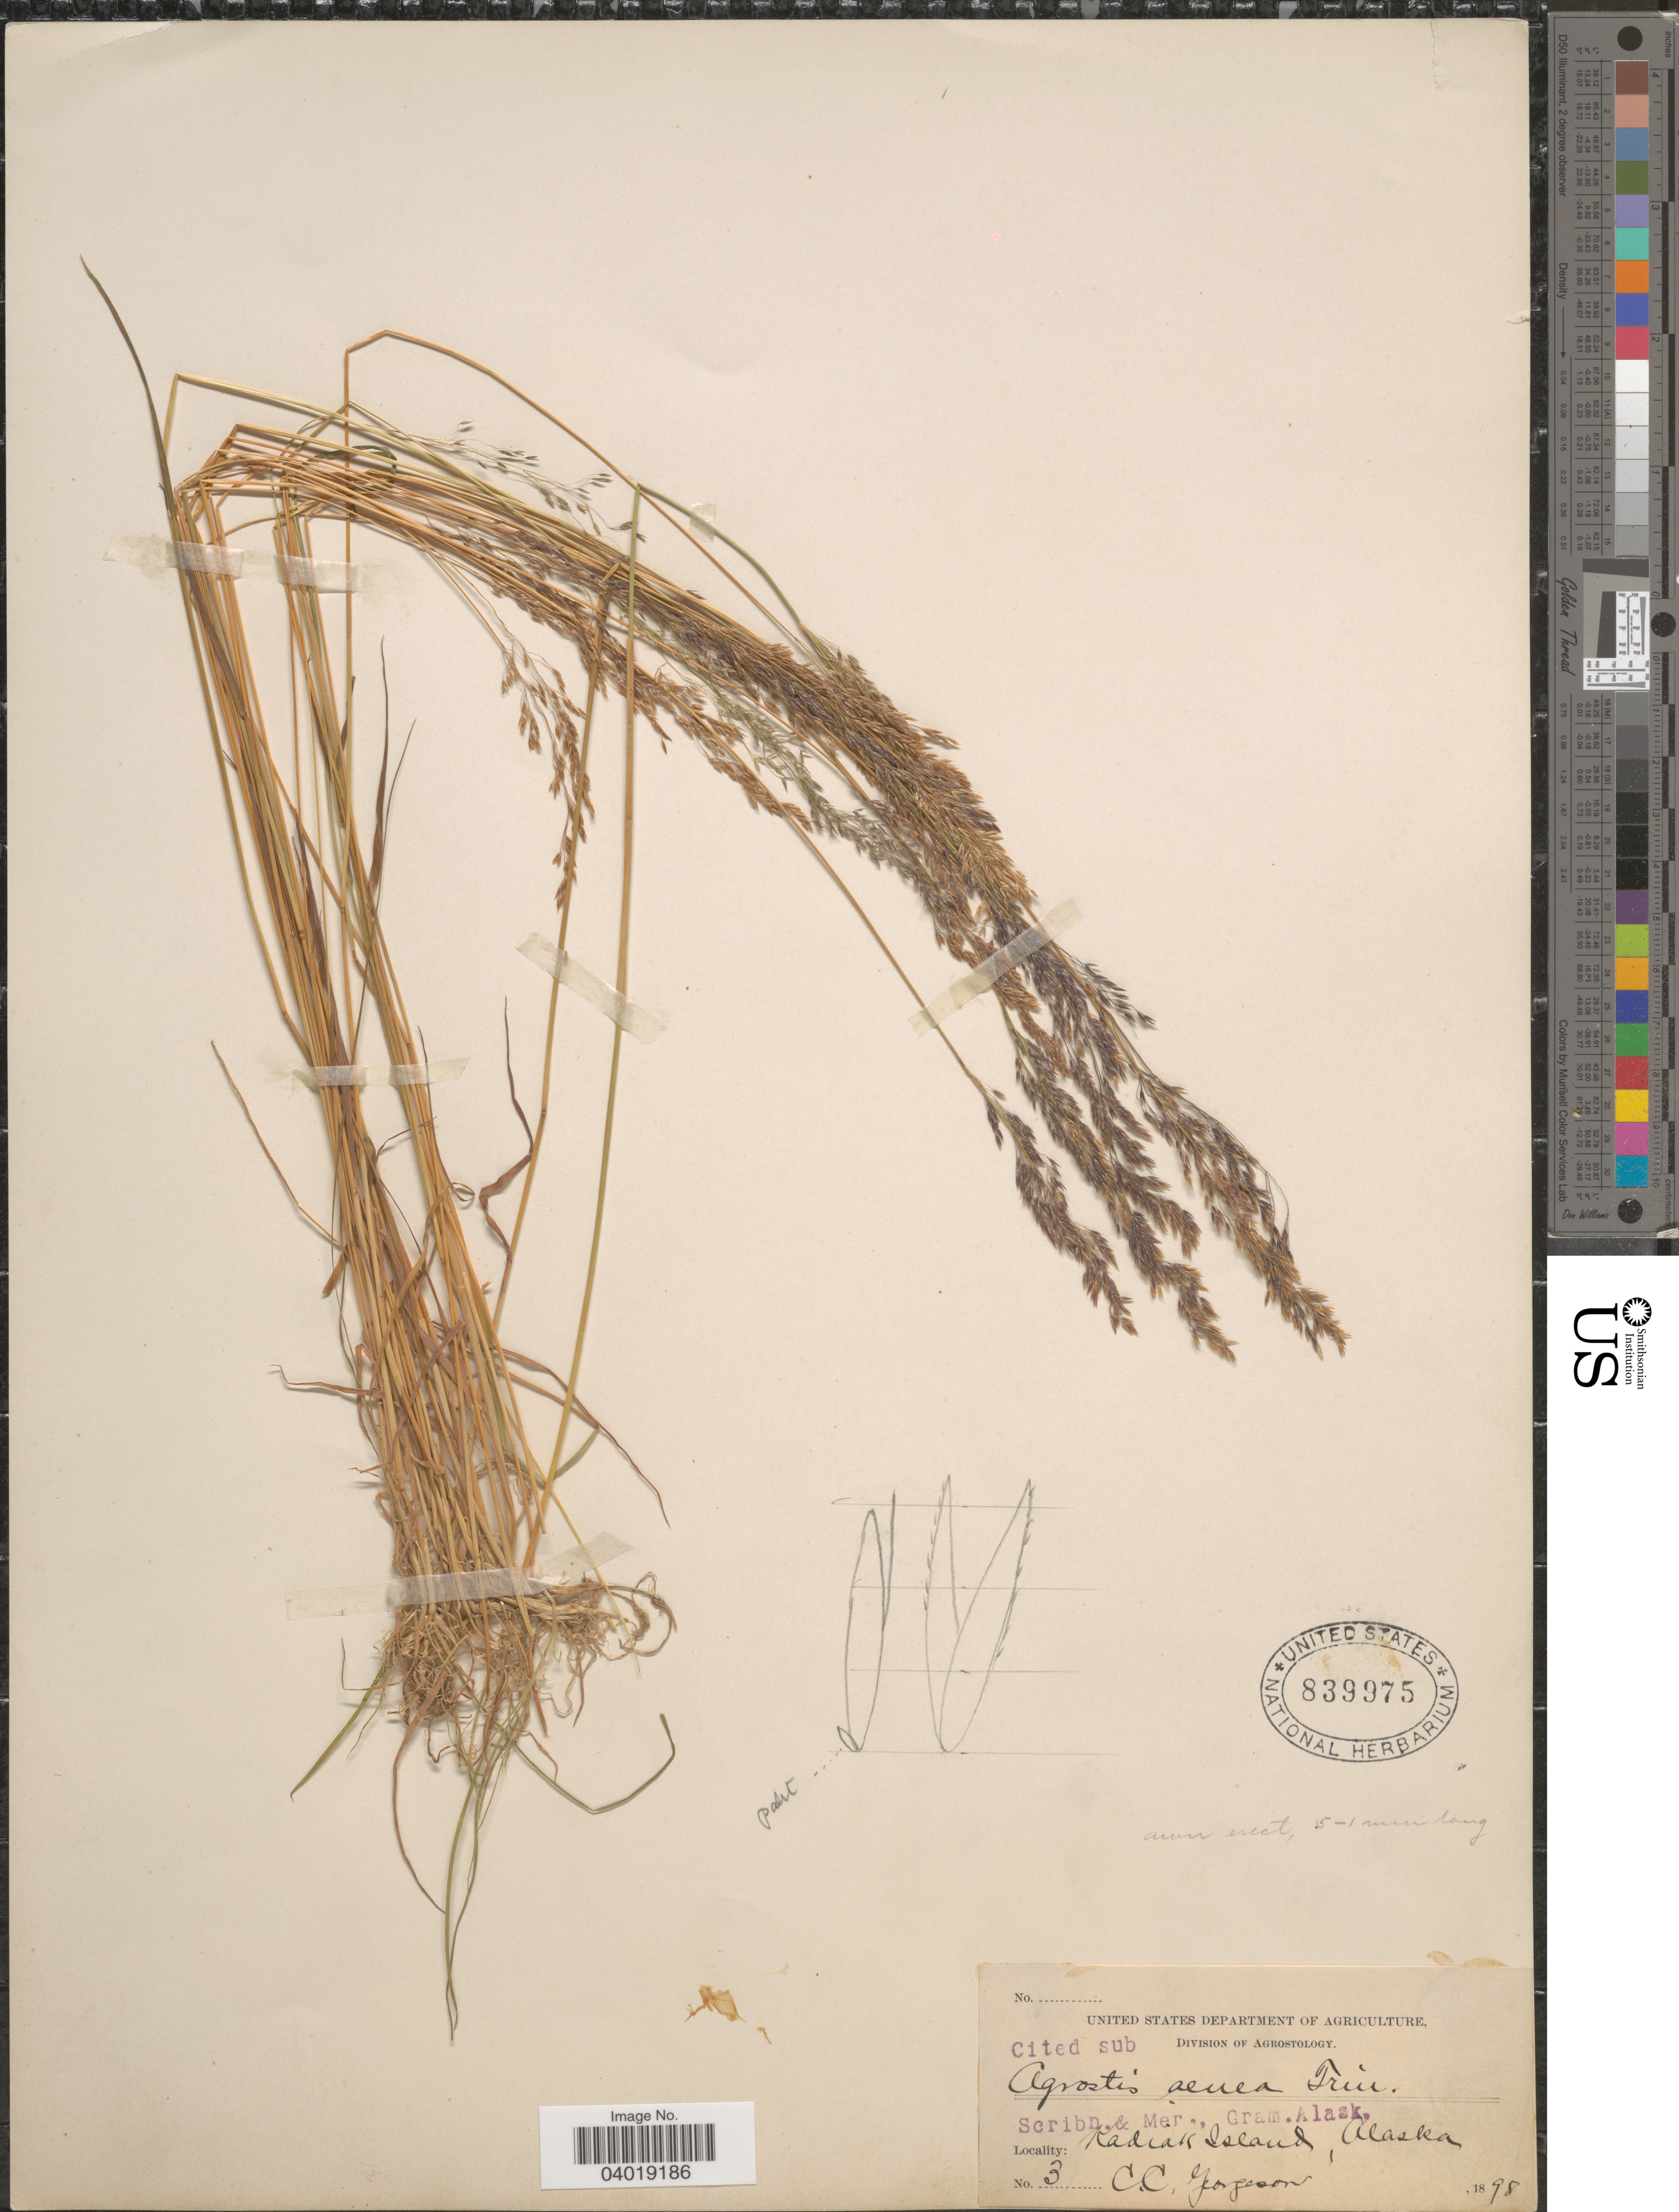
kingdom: Plantae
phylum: Tracheophyta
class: Liliopsida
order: Poales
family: Poaceae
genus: Agrostis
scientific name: Agrostis exarata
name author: Trin.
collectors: C. Georgeson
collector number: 3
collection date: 1898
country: United States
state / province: Alaska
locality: Kadiak Island.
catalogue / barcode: US 839975